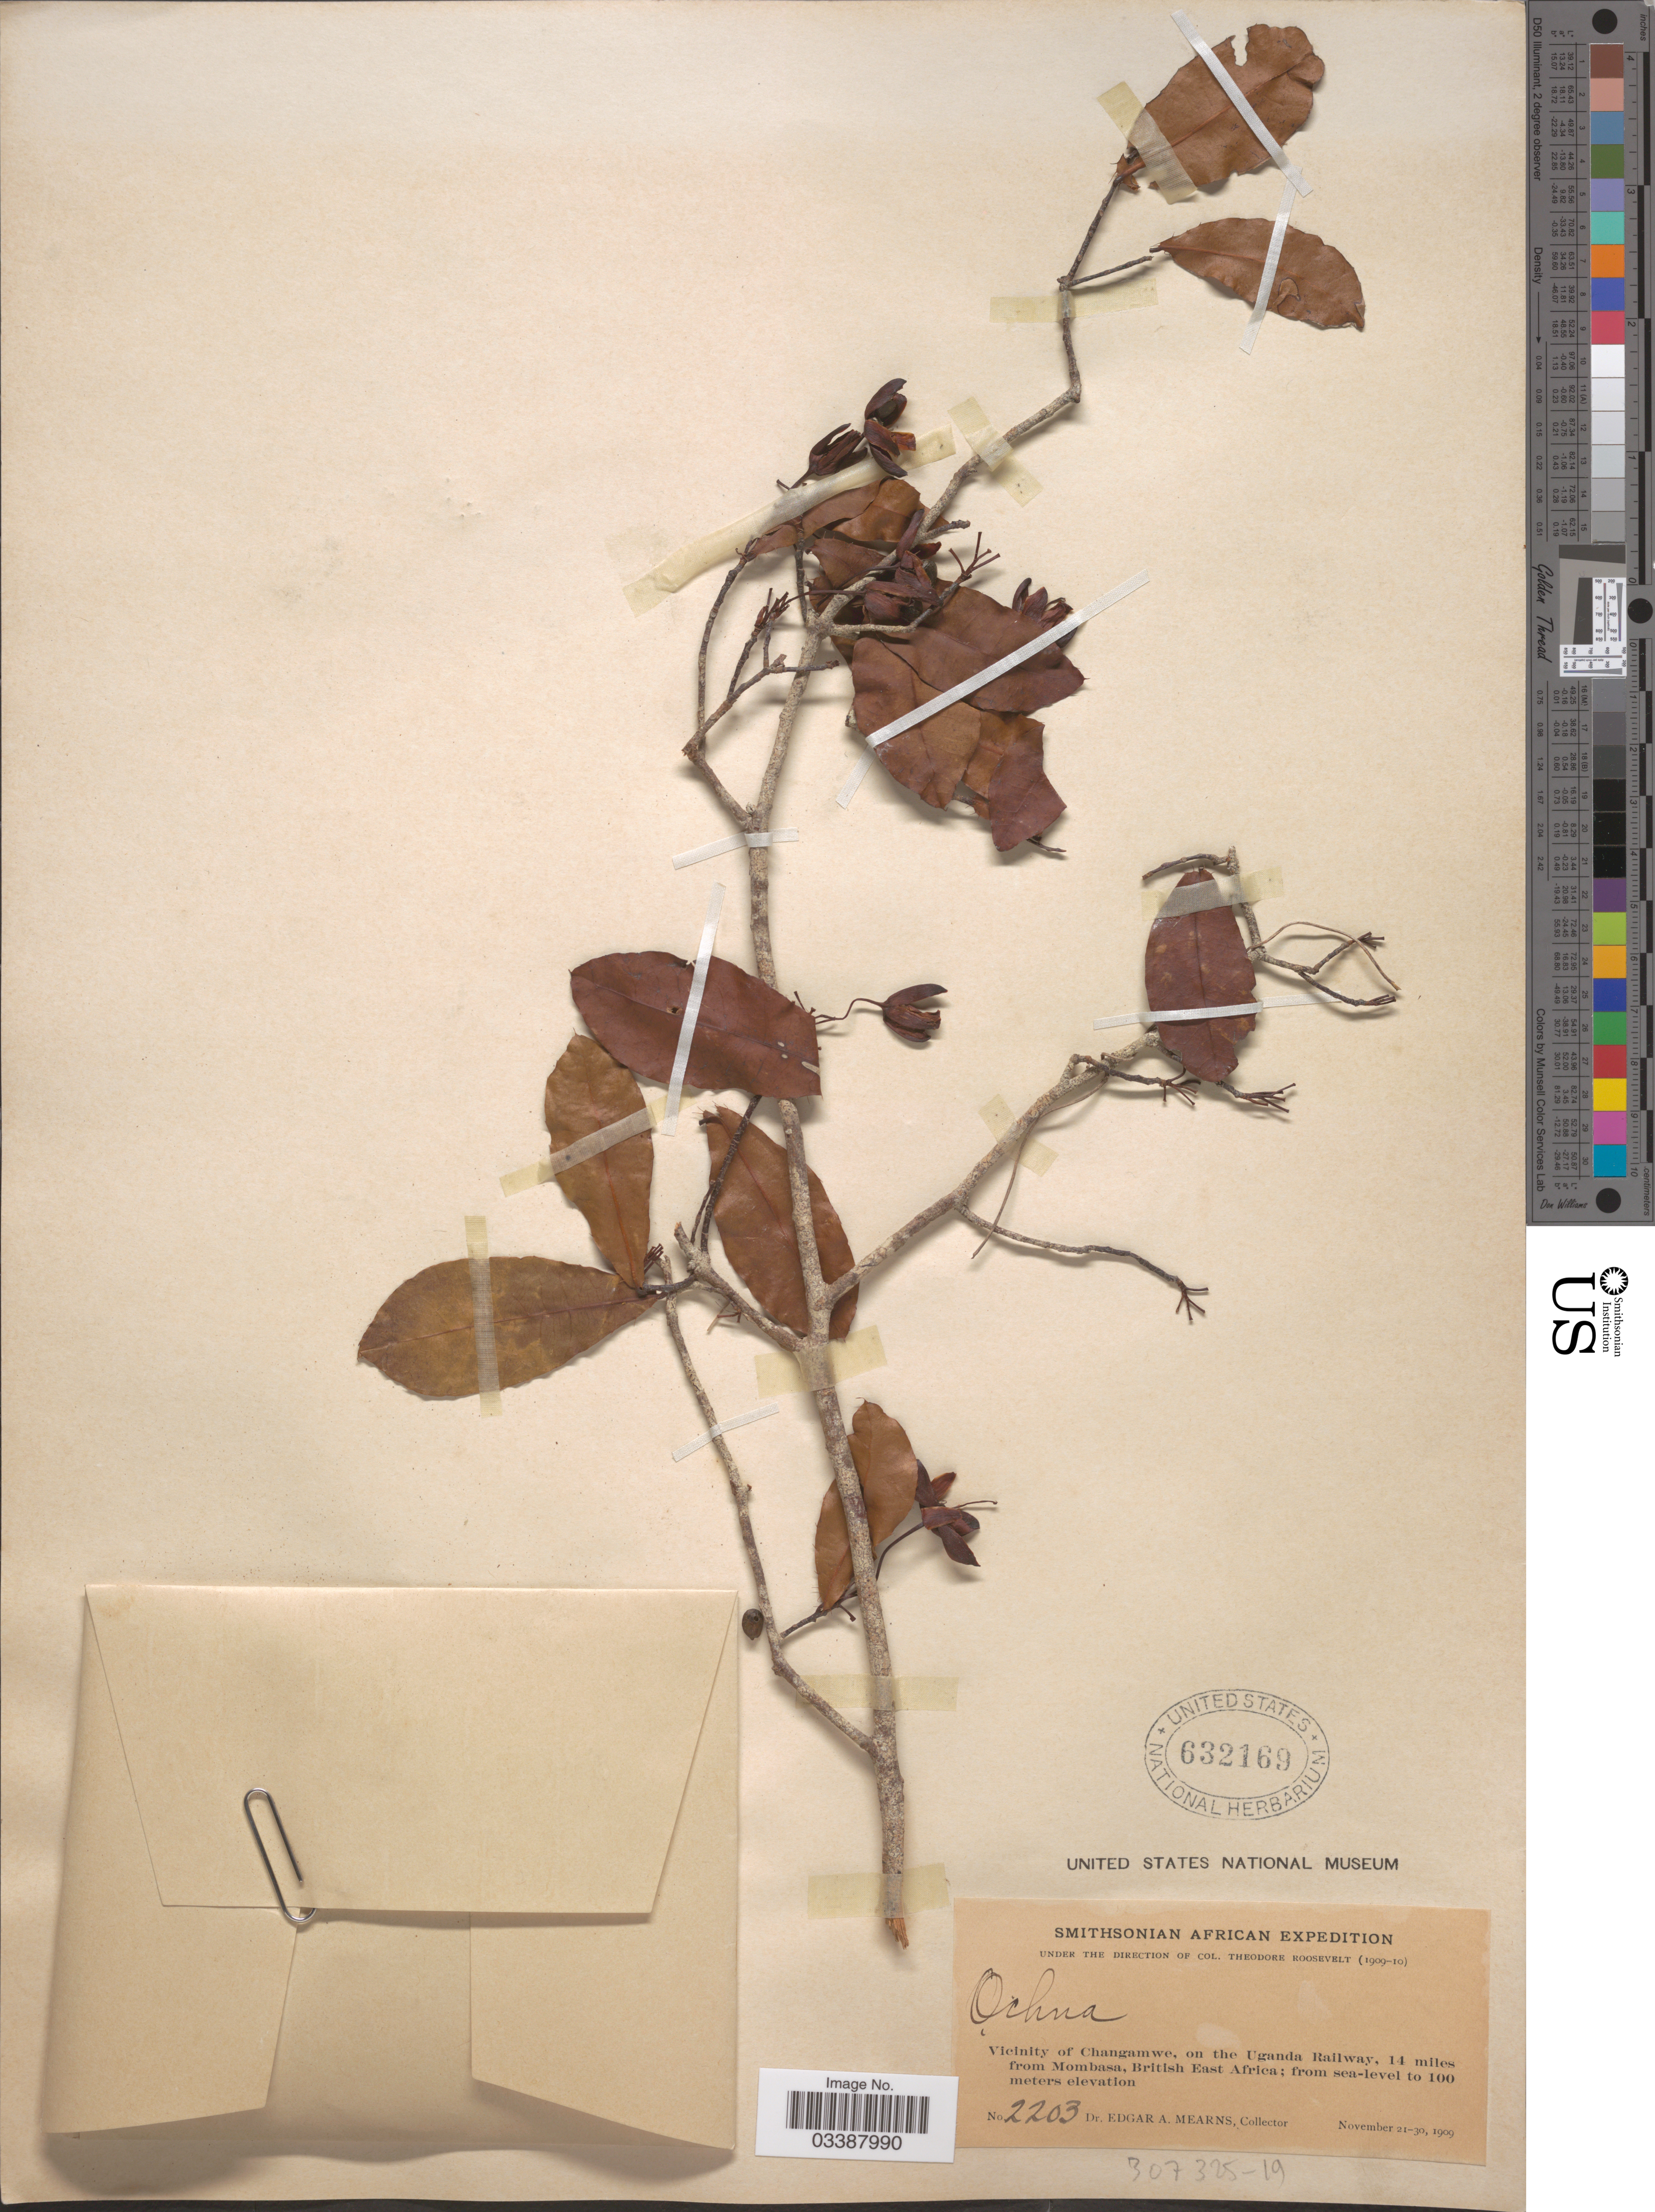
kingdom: Plantae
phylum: Tracheophyta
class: Magnoliopsida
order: Malpighiales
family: Ochnaceae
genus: Ochna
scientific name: Ochna sp.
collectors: E. A. Mearns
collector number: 2203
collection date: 1909-11-21/1909-11-30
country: Kenya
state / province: Mombasa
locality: Vicinity of Changamwe, on the Uganda Railway, 14 miles from Mombasa, British East Africa.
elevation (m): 0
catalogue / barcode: US 632169